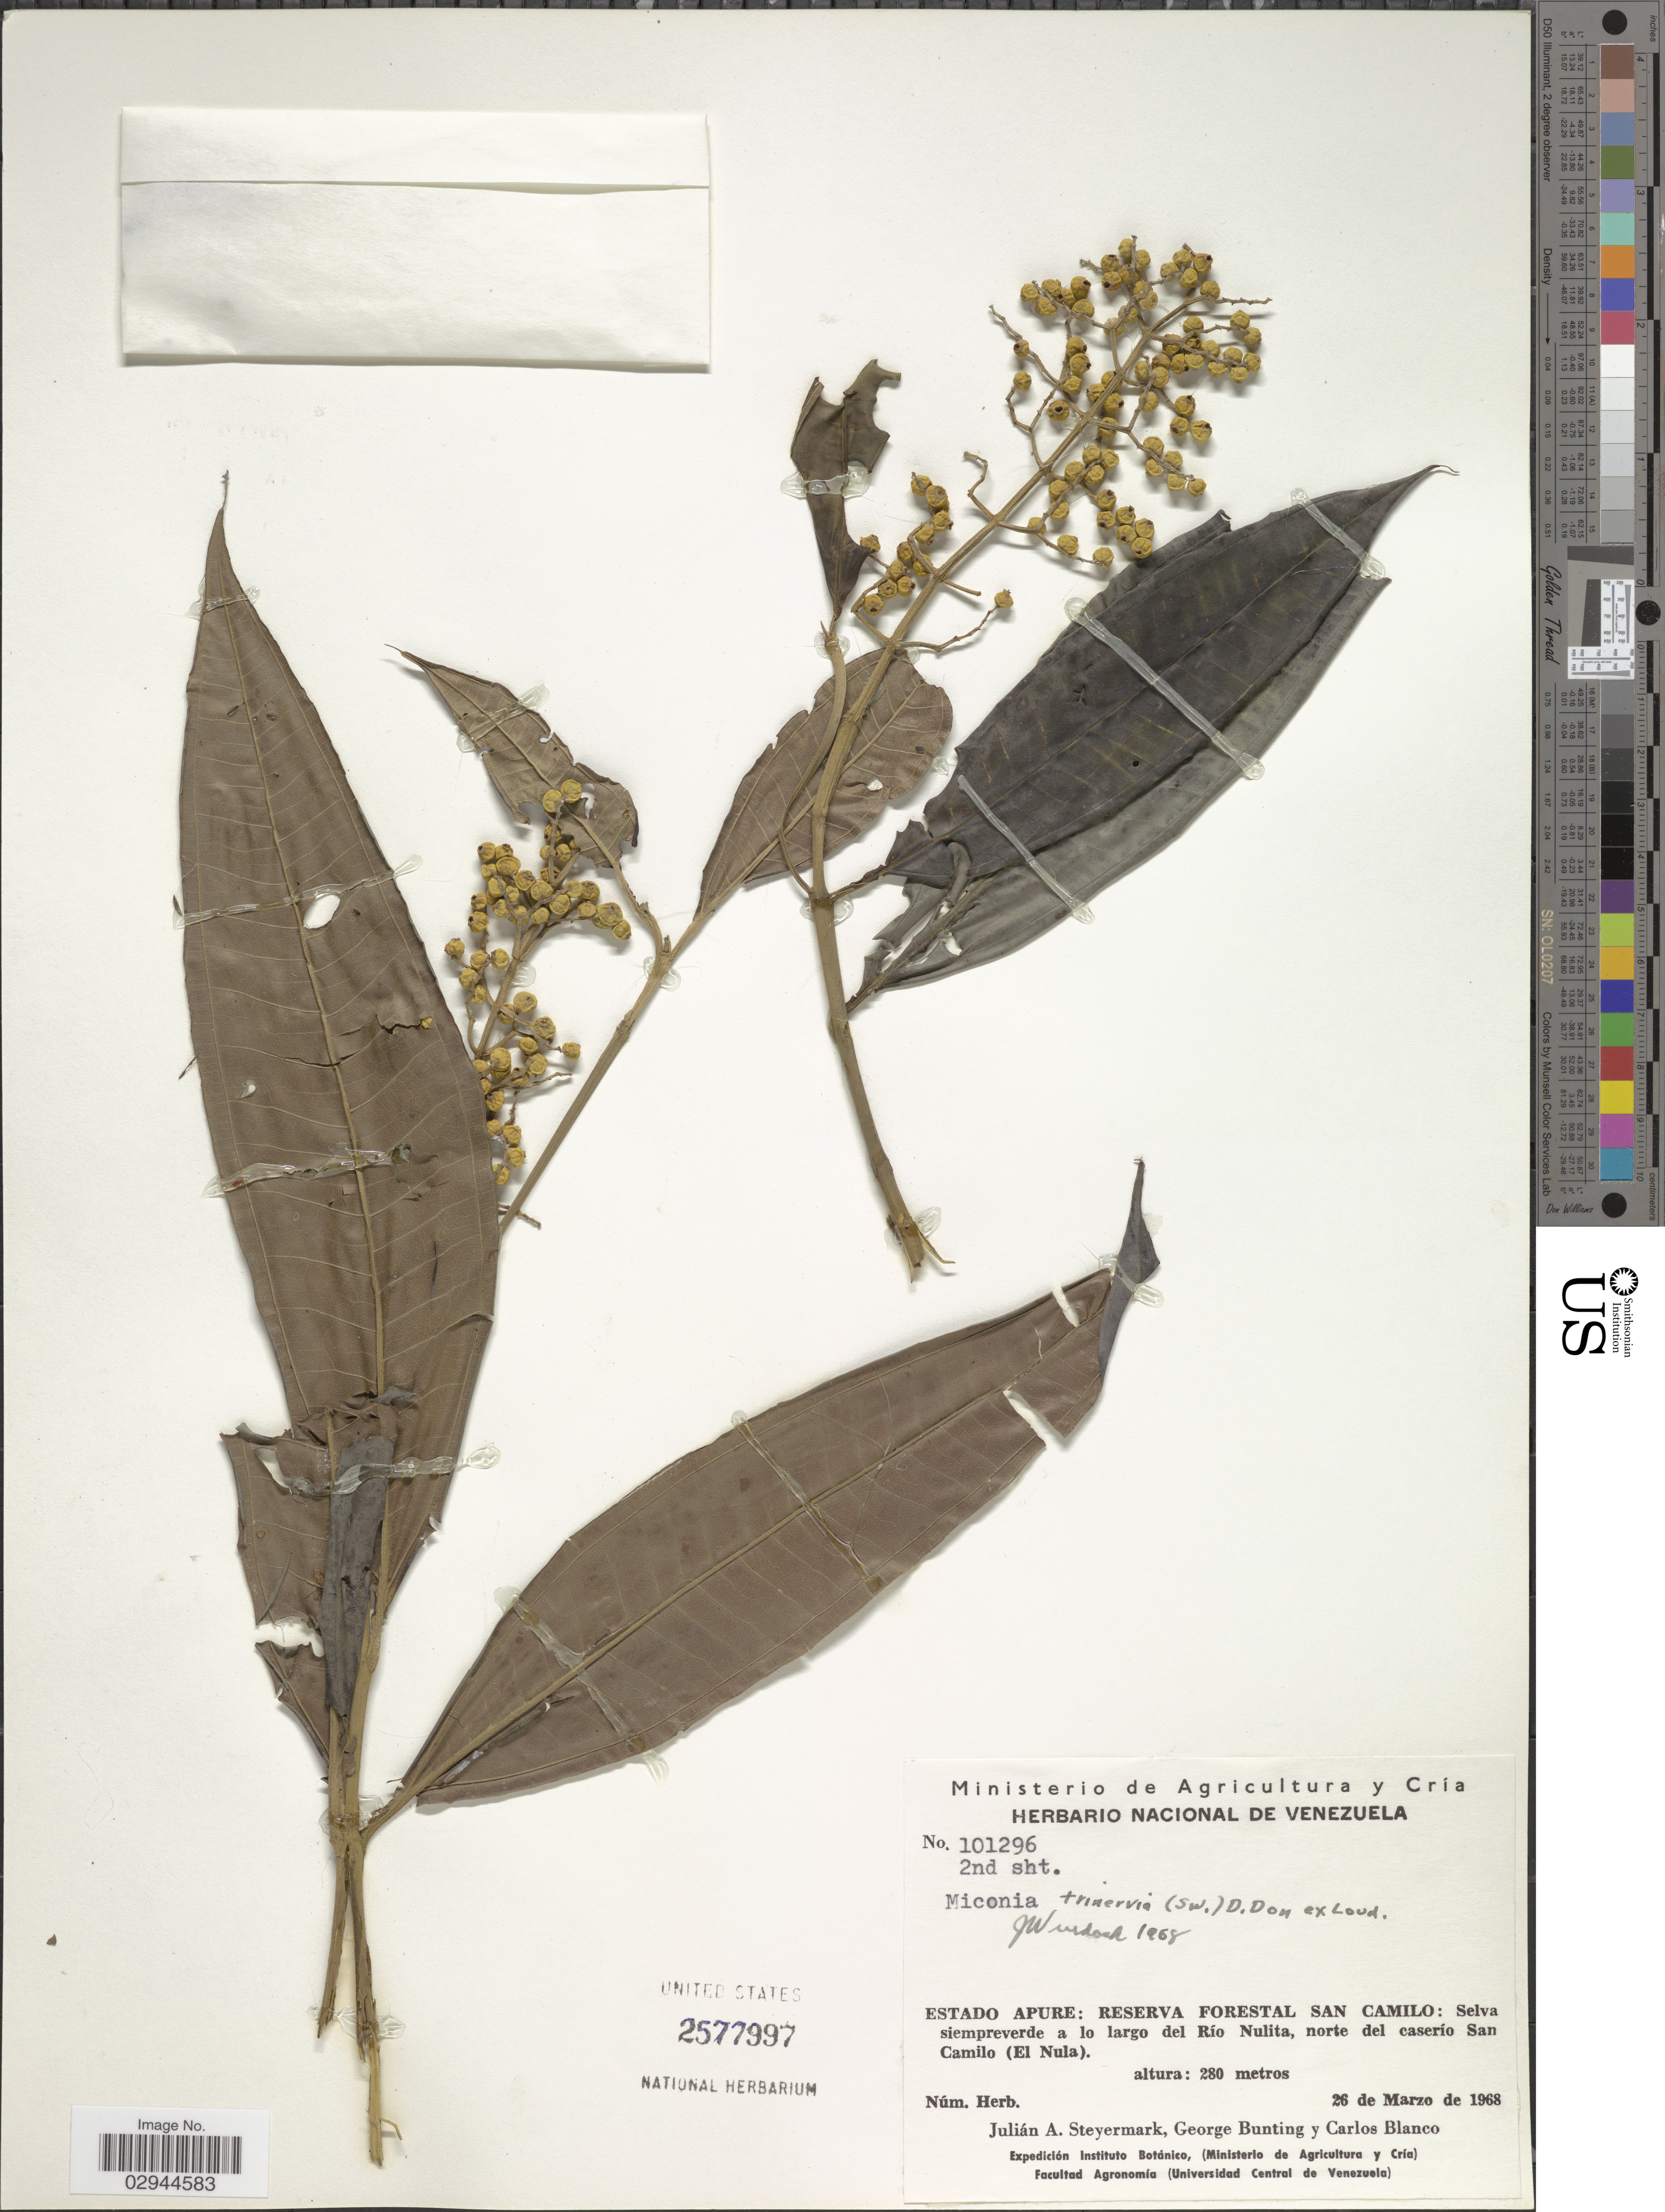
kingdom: Plantae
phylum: Tracheophyta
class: Magnoliopsida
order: Myrtales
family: Melastomataceae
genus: Miconia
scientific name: Miconia trinervia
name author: (Sw.) D. Don ex Loudon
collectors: J. Steyermark, G. S. Bunting & C. Blanco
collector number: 101296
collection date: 1968-03-26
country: Venezuela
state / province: Apure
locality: Reserva Forestal San Camilo, Selva siempreverde a lo largo del Río Nulita, norte del caserío San Camilo (El Nula).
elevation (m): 280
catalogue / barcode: US 2577997